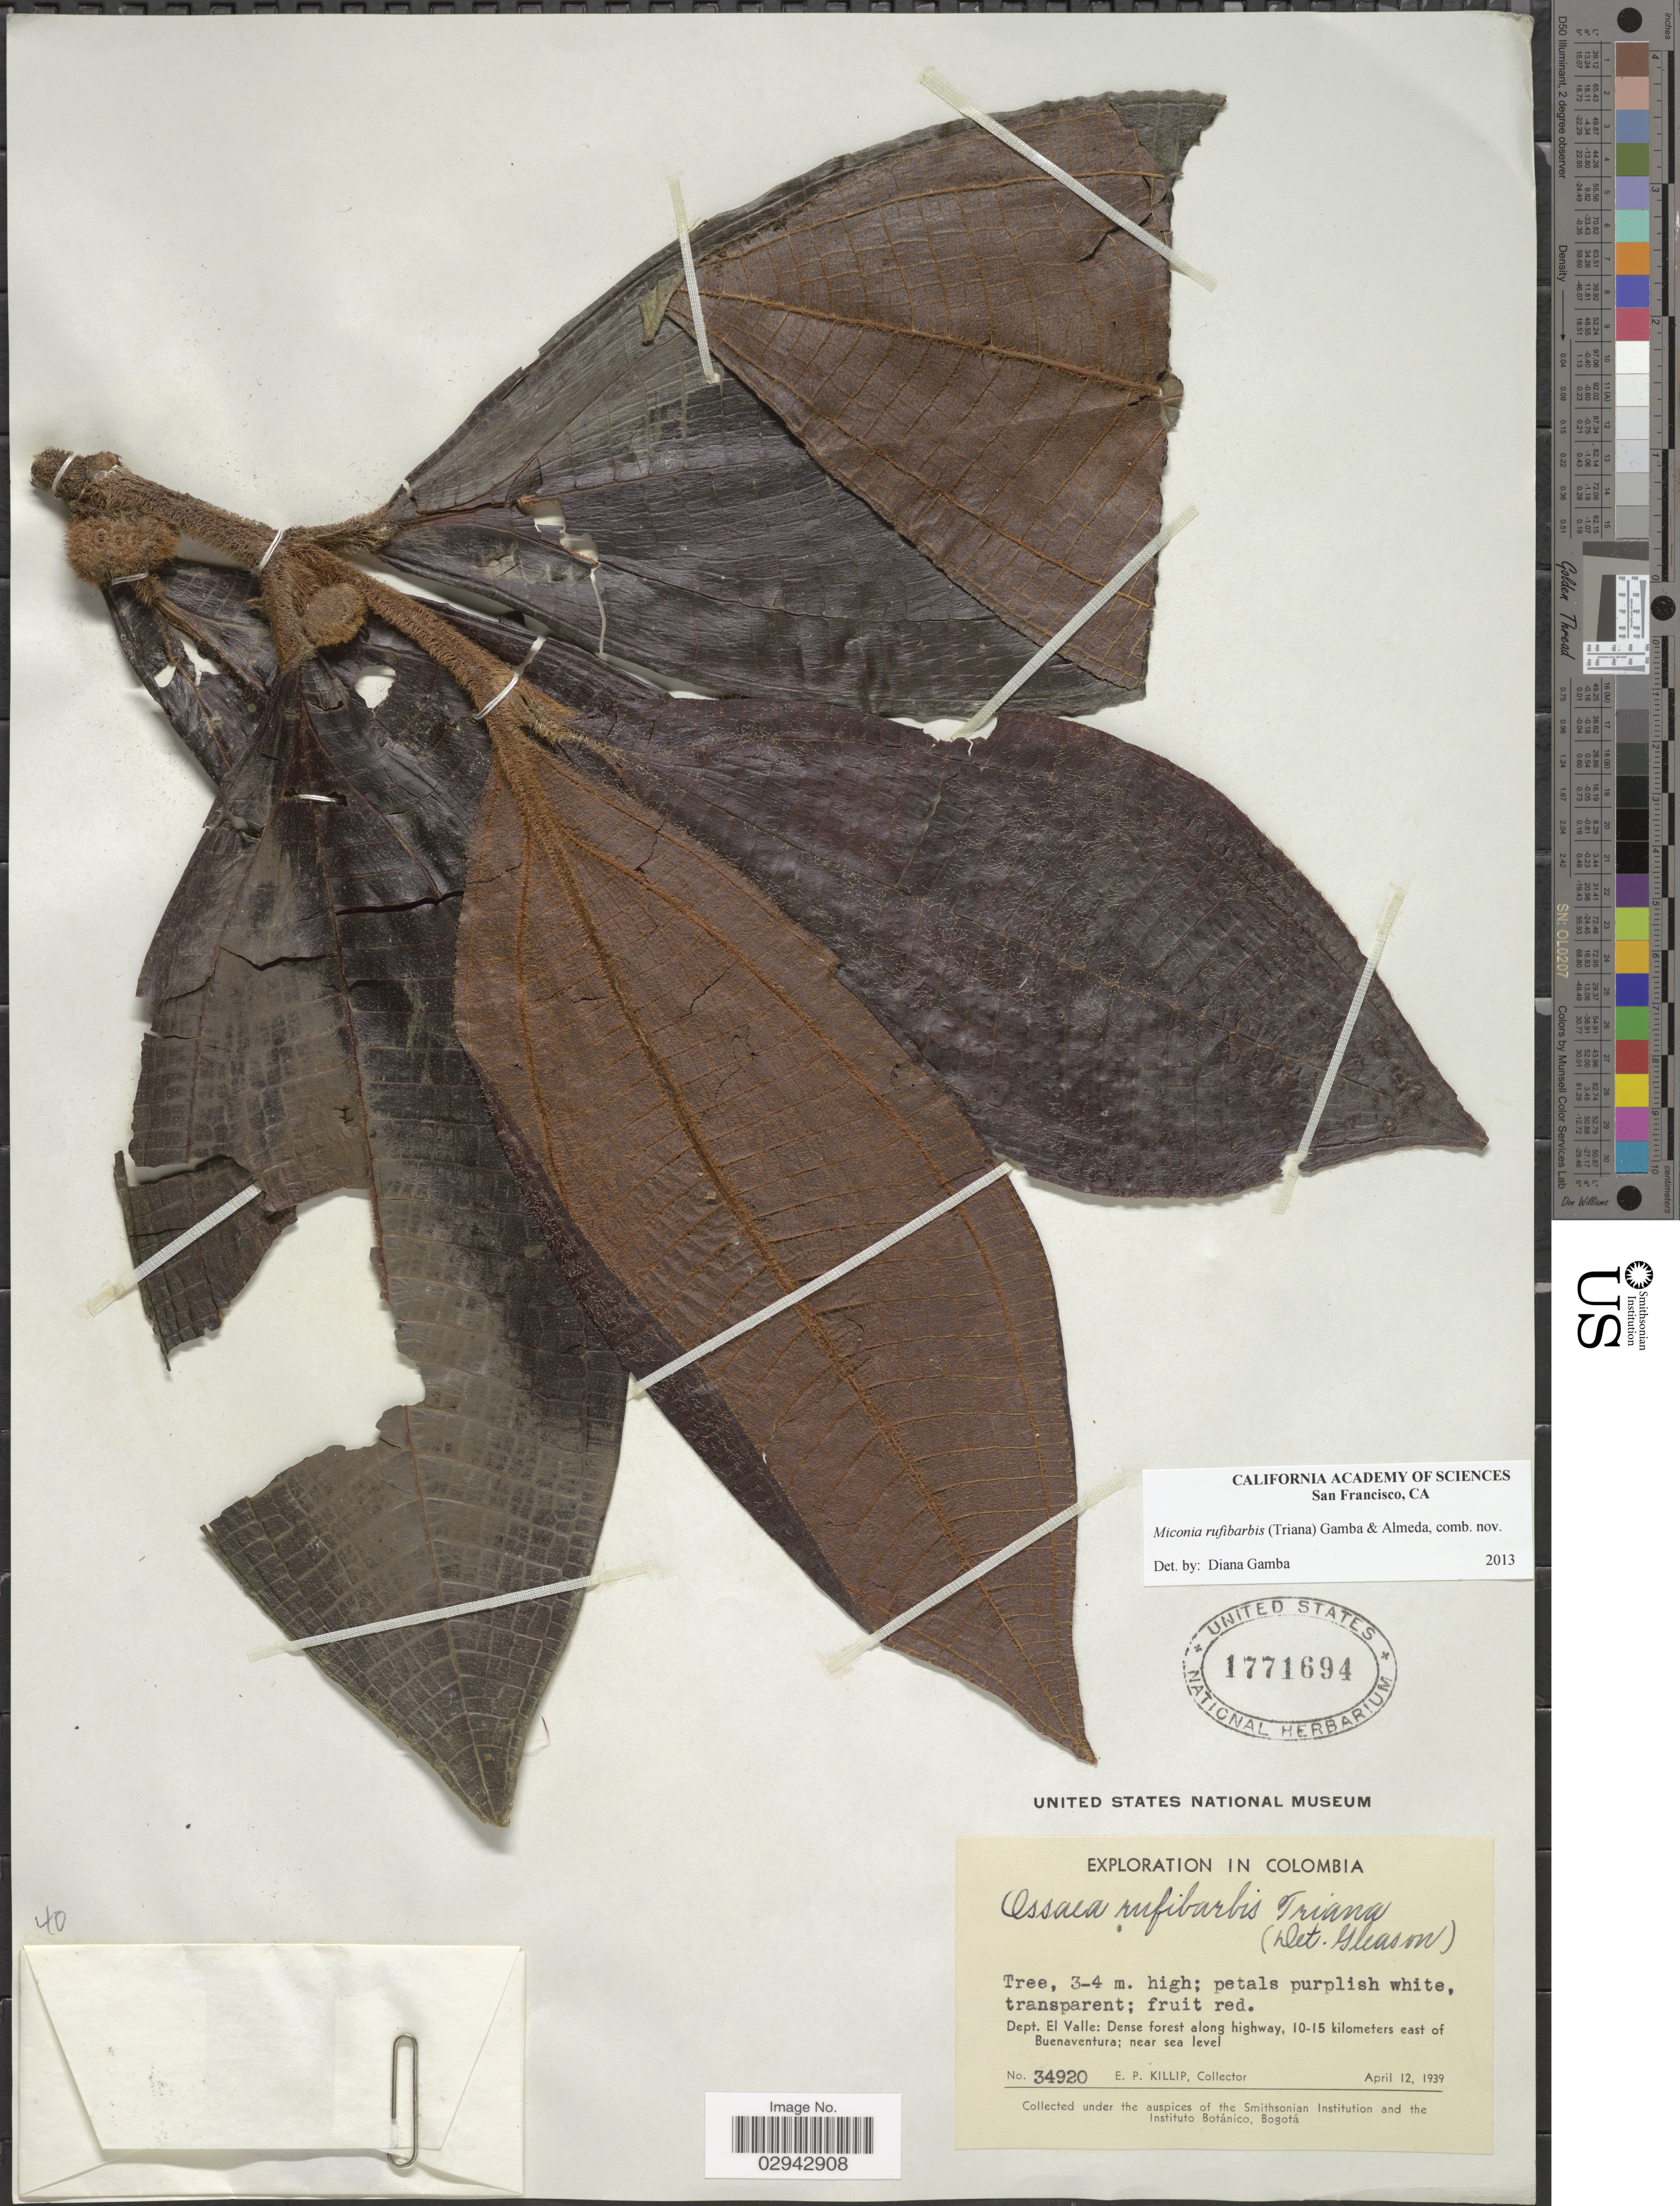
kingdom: Plantae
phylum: Tracheophyta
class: Magnoliopsida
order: Myrtales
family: Melastomataceae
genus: Miconia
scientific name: Miconia rufibarbis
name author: (Triana) Gamba & Almeda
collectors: E. P. Killip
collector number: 34920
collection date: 1939-04-12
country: Colombia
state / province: Valle del Cauca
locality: Dept. El Valle: Dense forest along highway, 10-15 kilometers east of Buenaventura.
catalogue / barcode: US 1771694